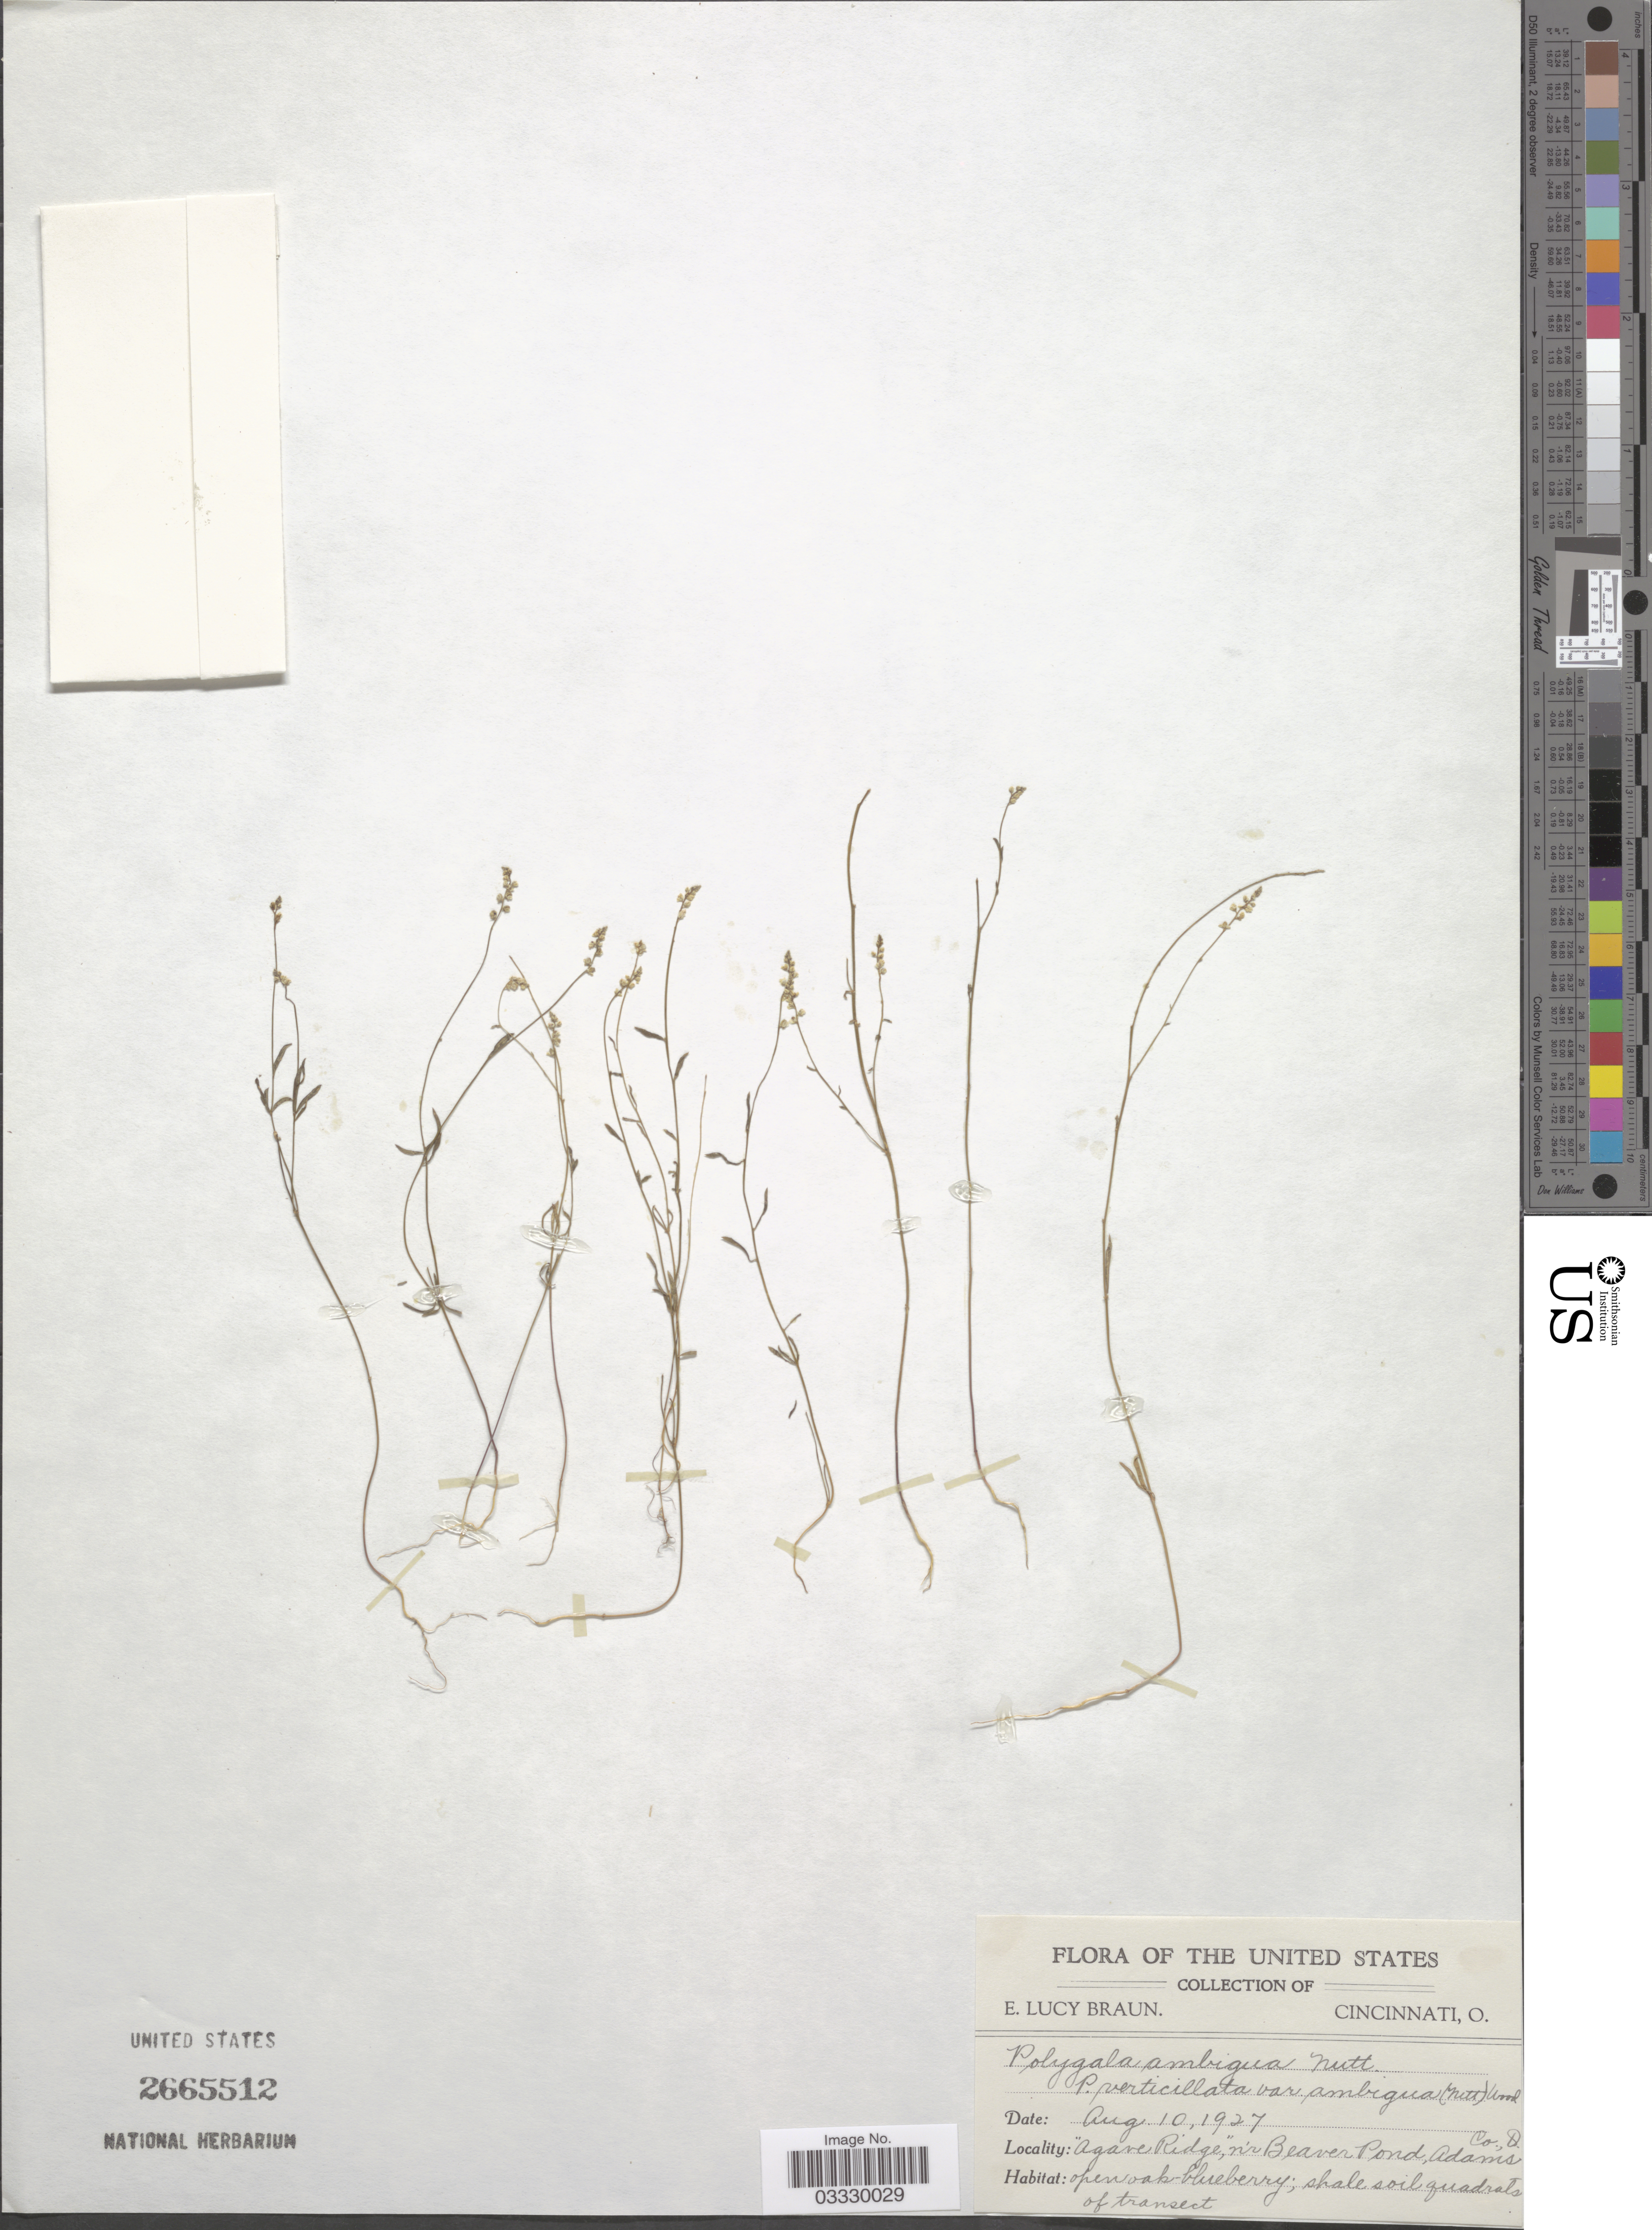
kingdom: Plantae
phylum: Tracheophyta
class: Magnoliopsida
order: Fabales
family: Polygalaceae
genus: Polygala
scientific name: Polygala ambigua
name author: Nutt.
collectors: E. L. Braun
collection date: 1927-08-10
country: United States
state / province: Ohio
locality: Agave Ridge,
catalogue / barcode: US 2665512